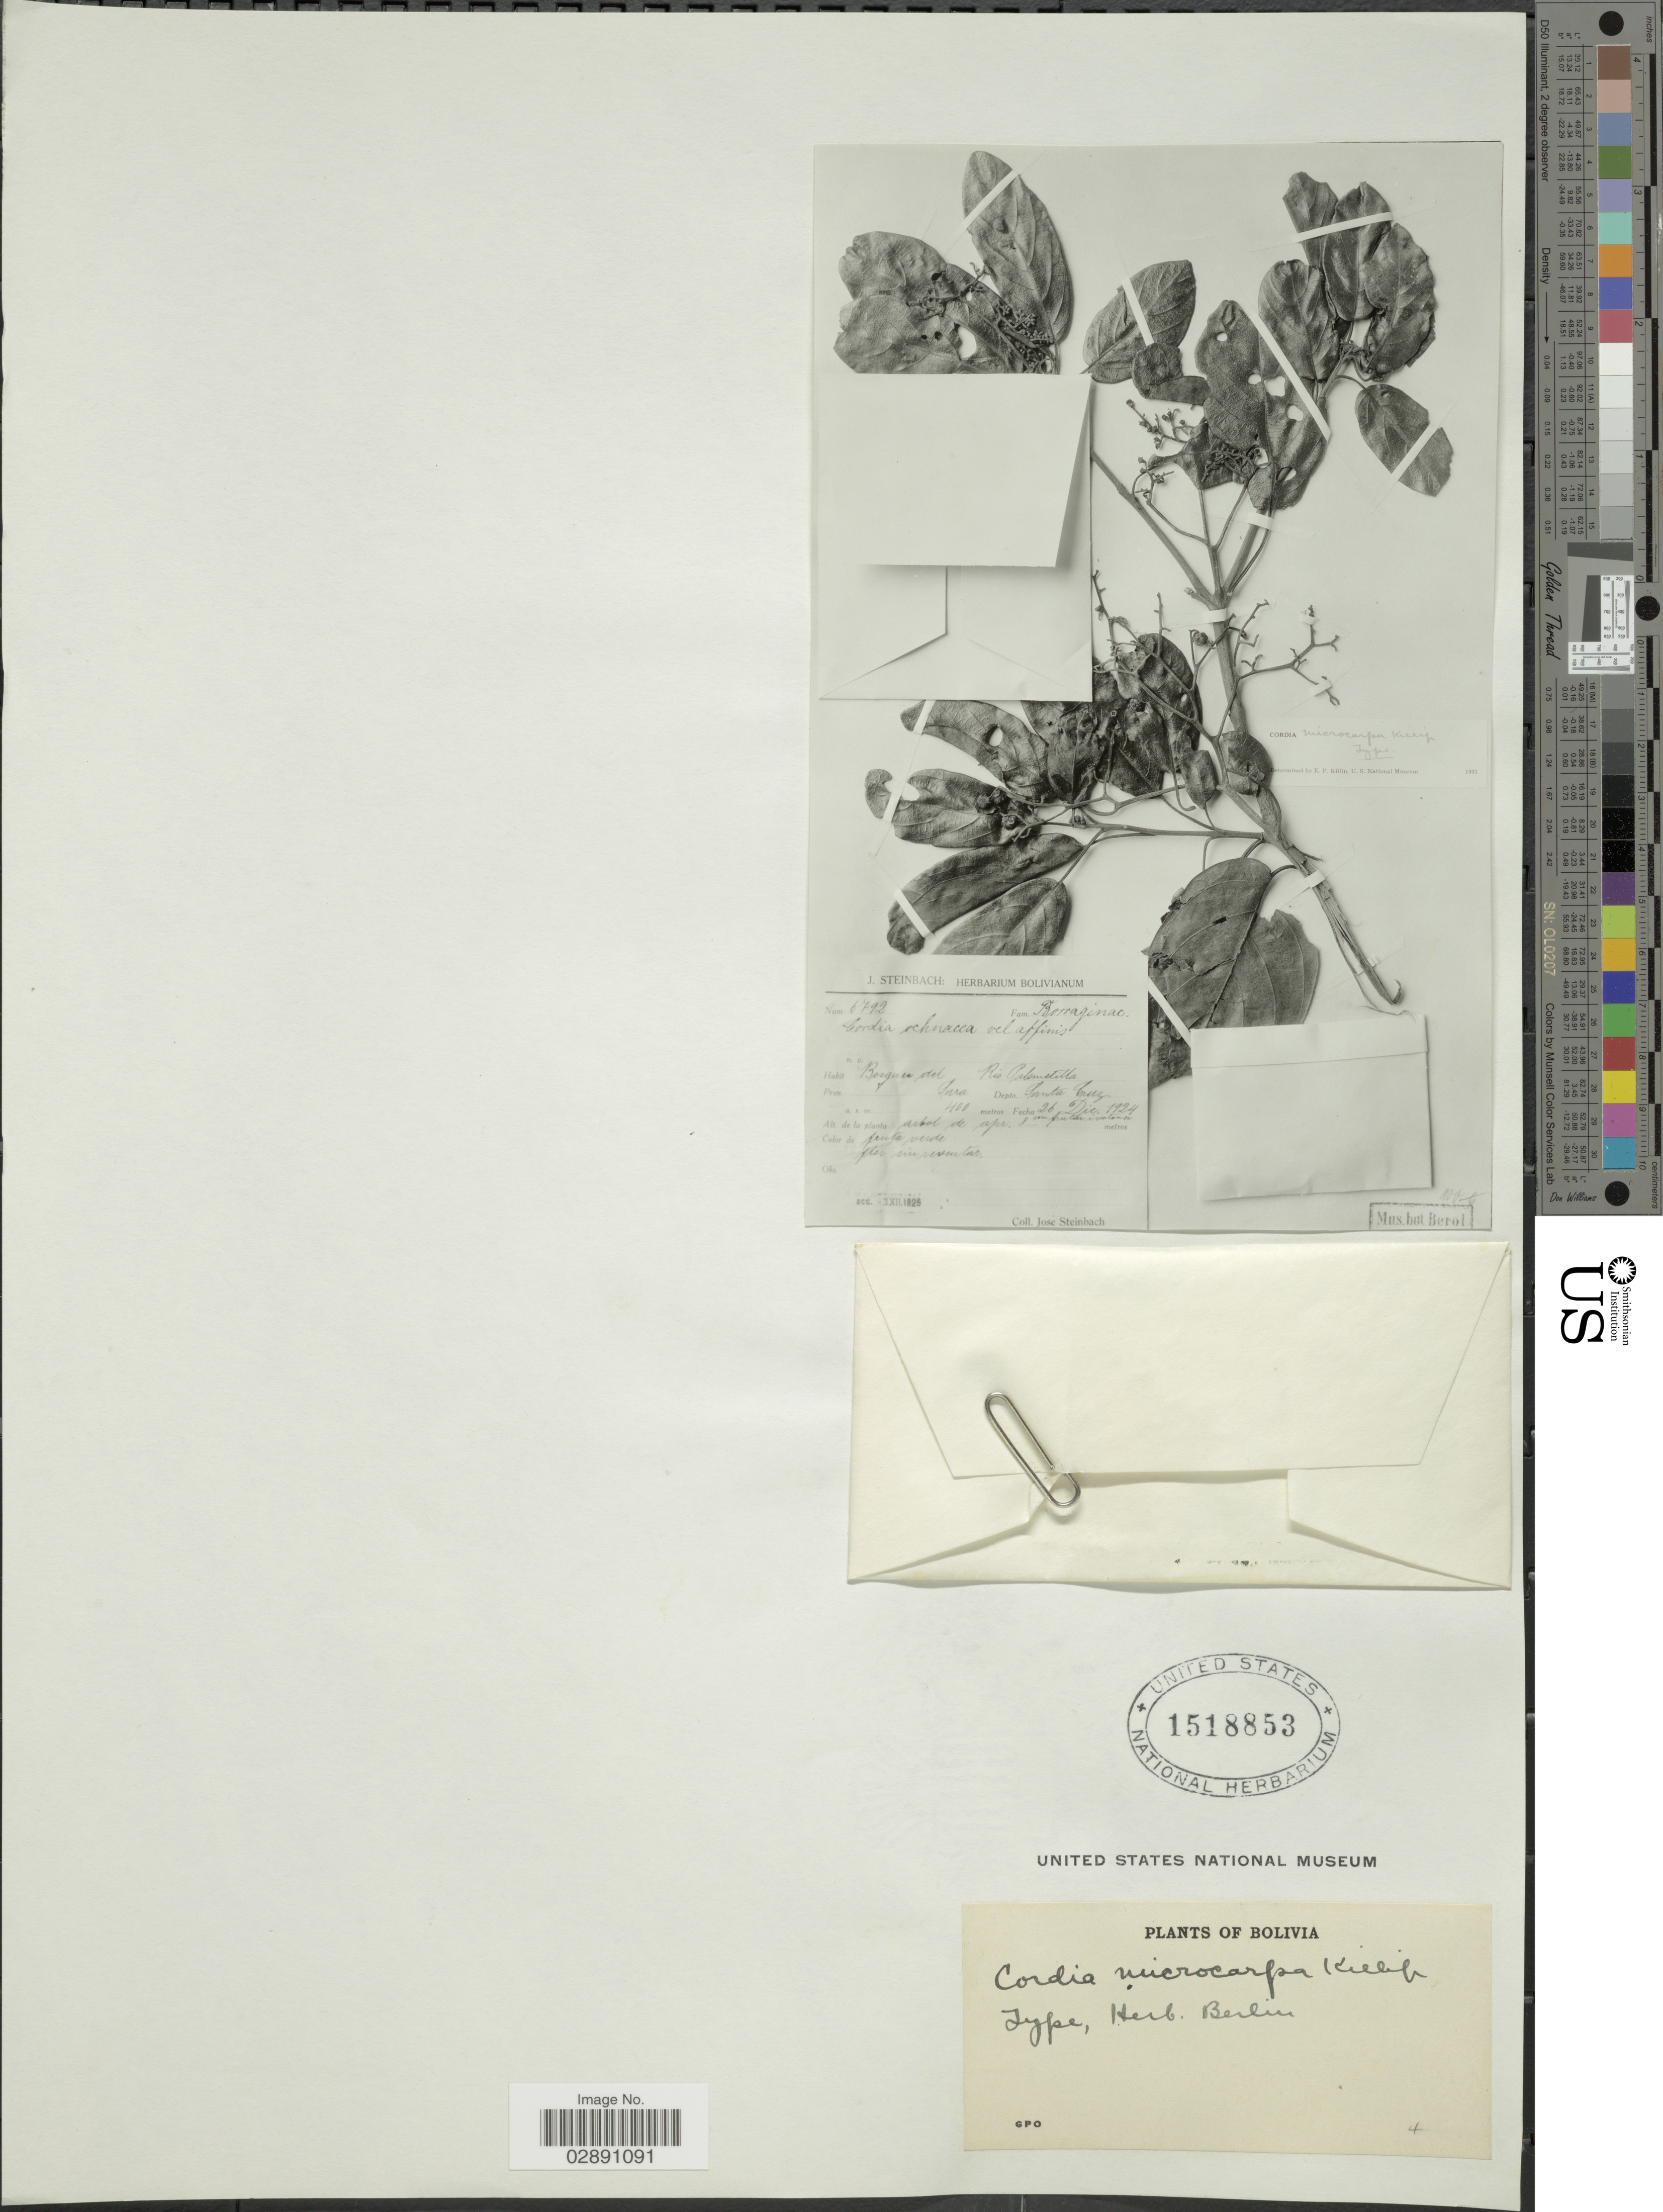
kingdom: Plantae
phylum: Tracheophyta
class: Magnoliopsida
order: Boraginales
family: Cordiaceae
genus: Cordia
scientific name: Cordia microcarpa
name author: Killip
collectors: J. Steinbach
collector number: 6792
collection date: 1924-12-26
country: Venezuela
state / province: Lara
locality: Bosques de Rio Palometilla. Depto. Santa Cruz.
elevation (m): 400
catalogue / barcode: US 1518853